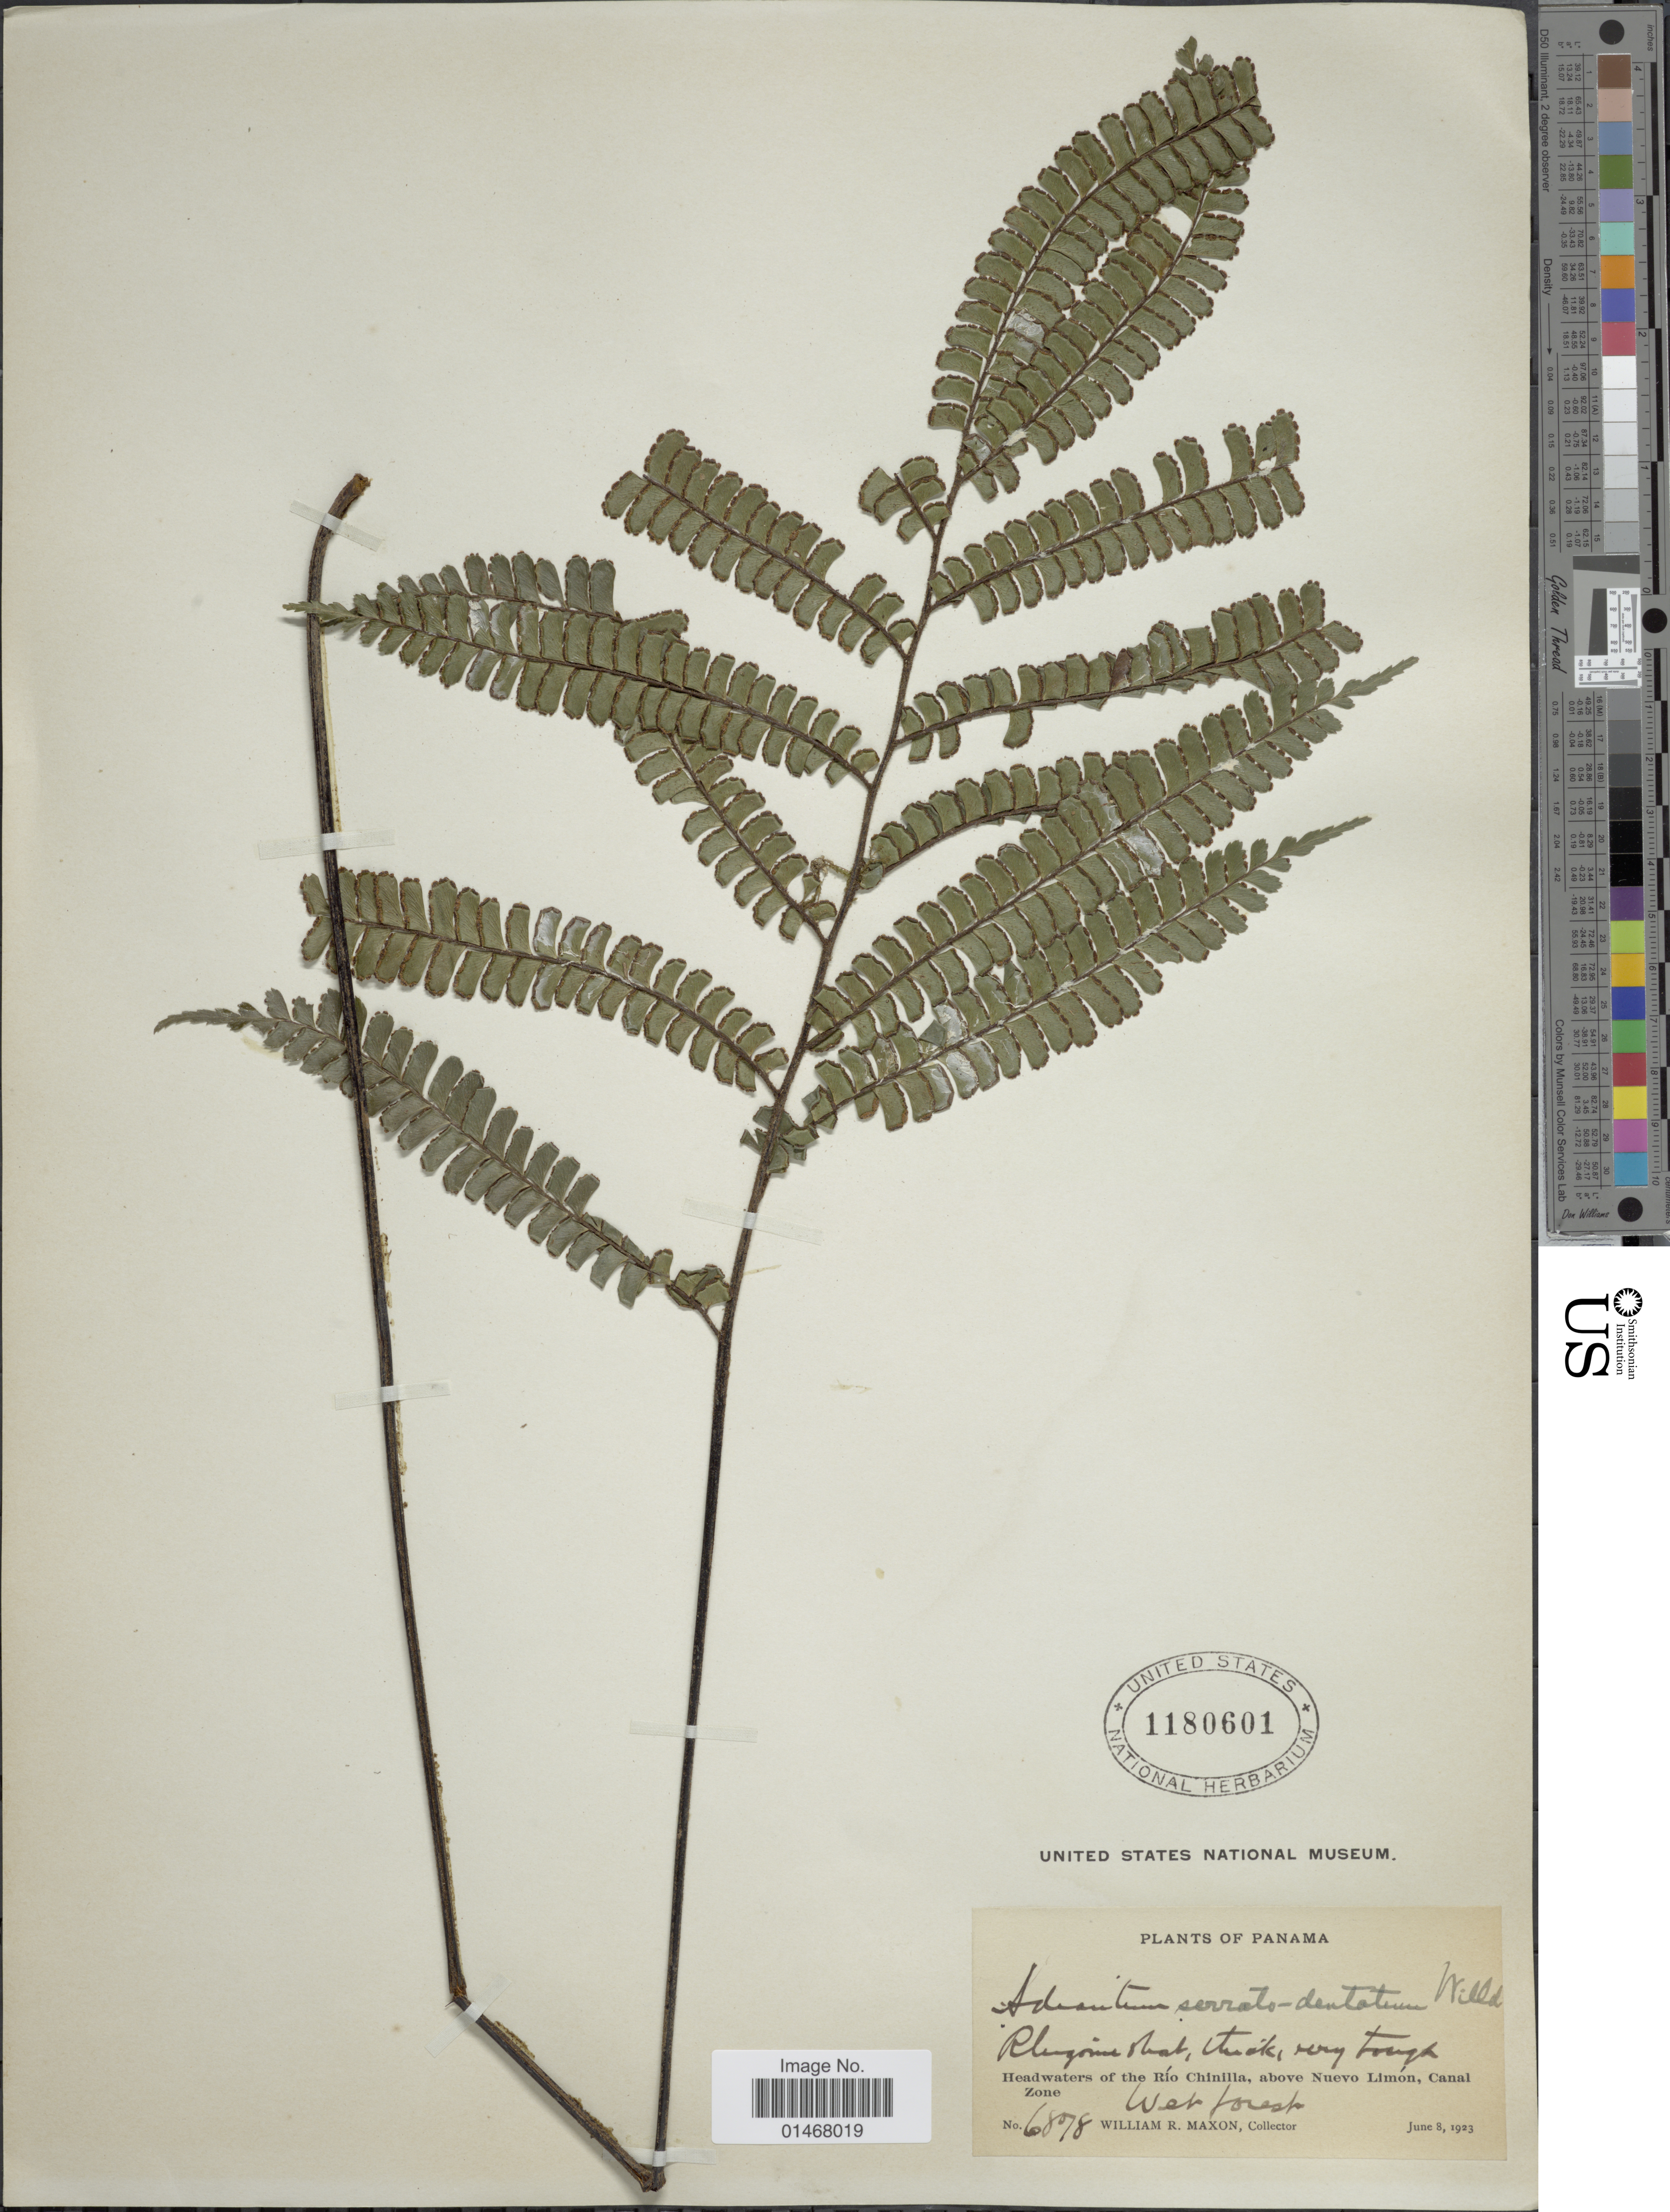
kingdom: Plantae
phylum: Tracheophyta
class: Polypodiopsida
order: Polypodiales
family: Pteridaceae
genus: Adiantum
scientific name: Adiantum serratodentatum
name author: Humb. & Bonpl. ex Willd.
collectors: W. R. Maxon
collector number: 6878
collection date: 1923-06-08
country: Panama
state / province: Colón / Panamá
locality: Headwaters of the Río Chinilla, above Nuevo Limón, Canal Zone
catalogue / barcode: US 1180601